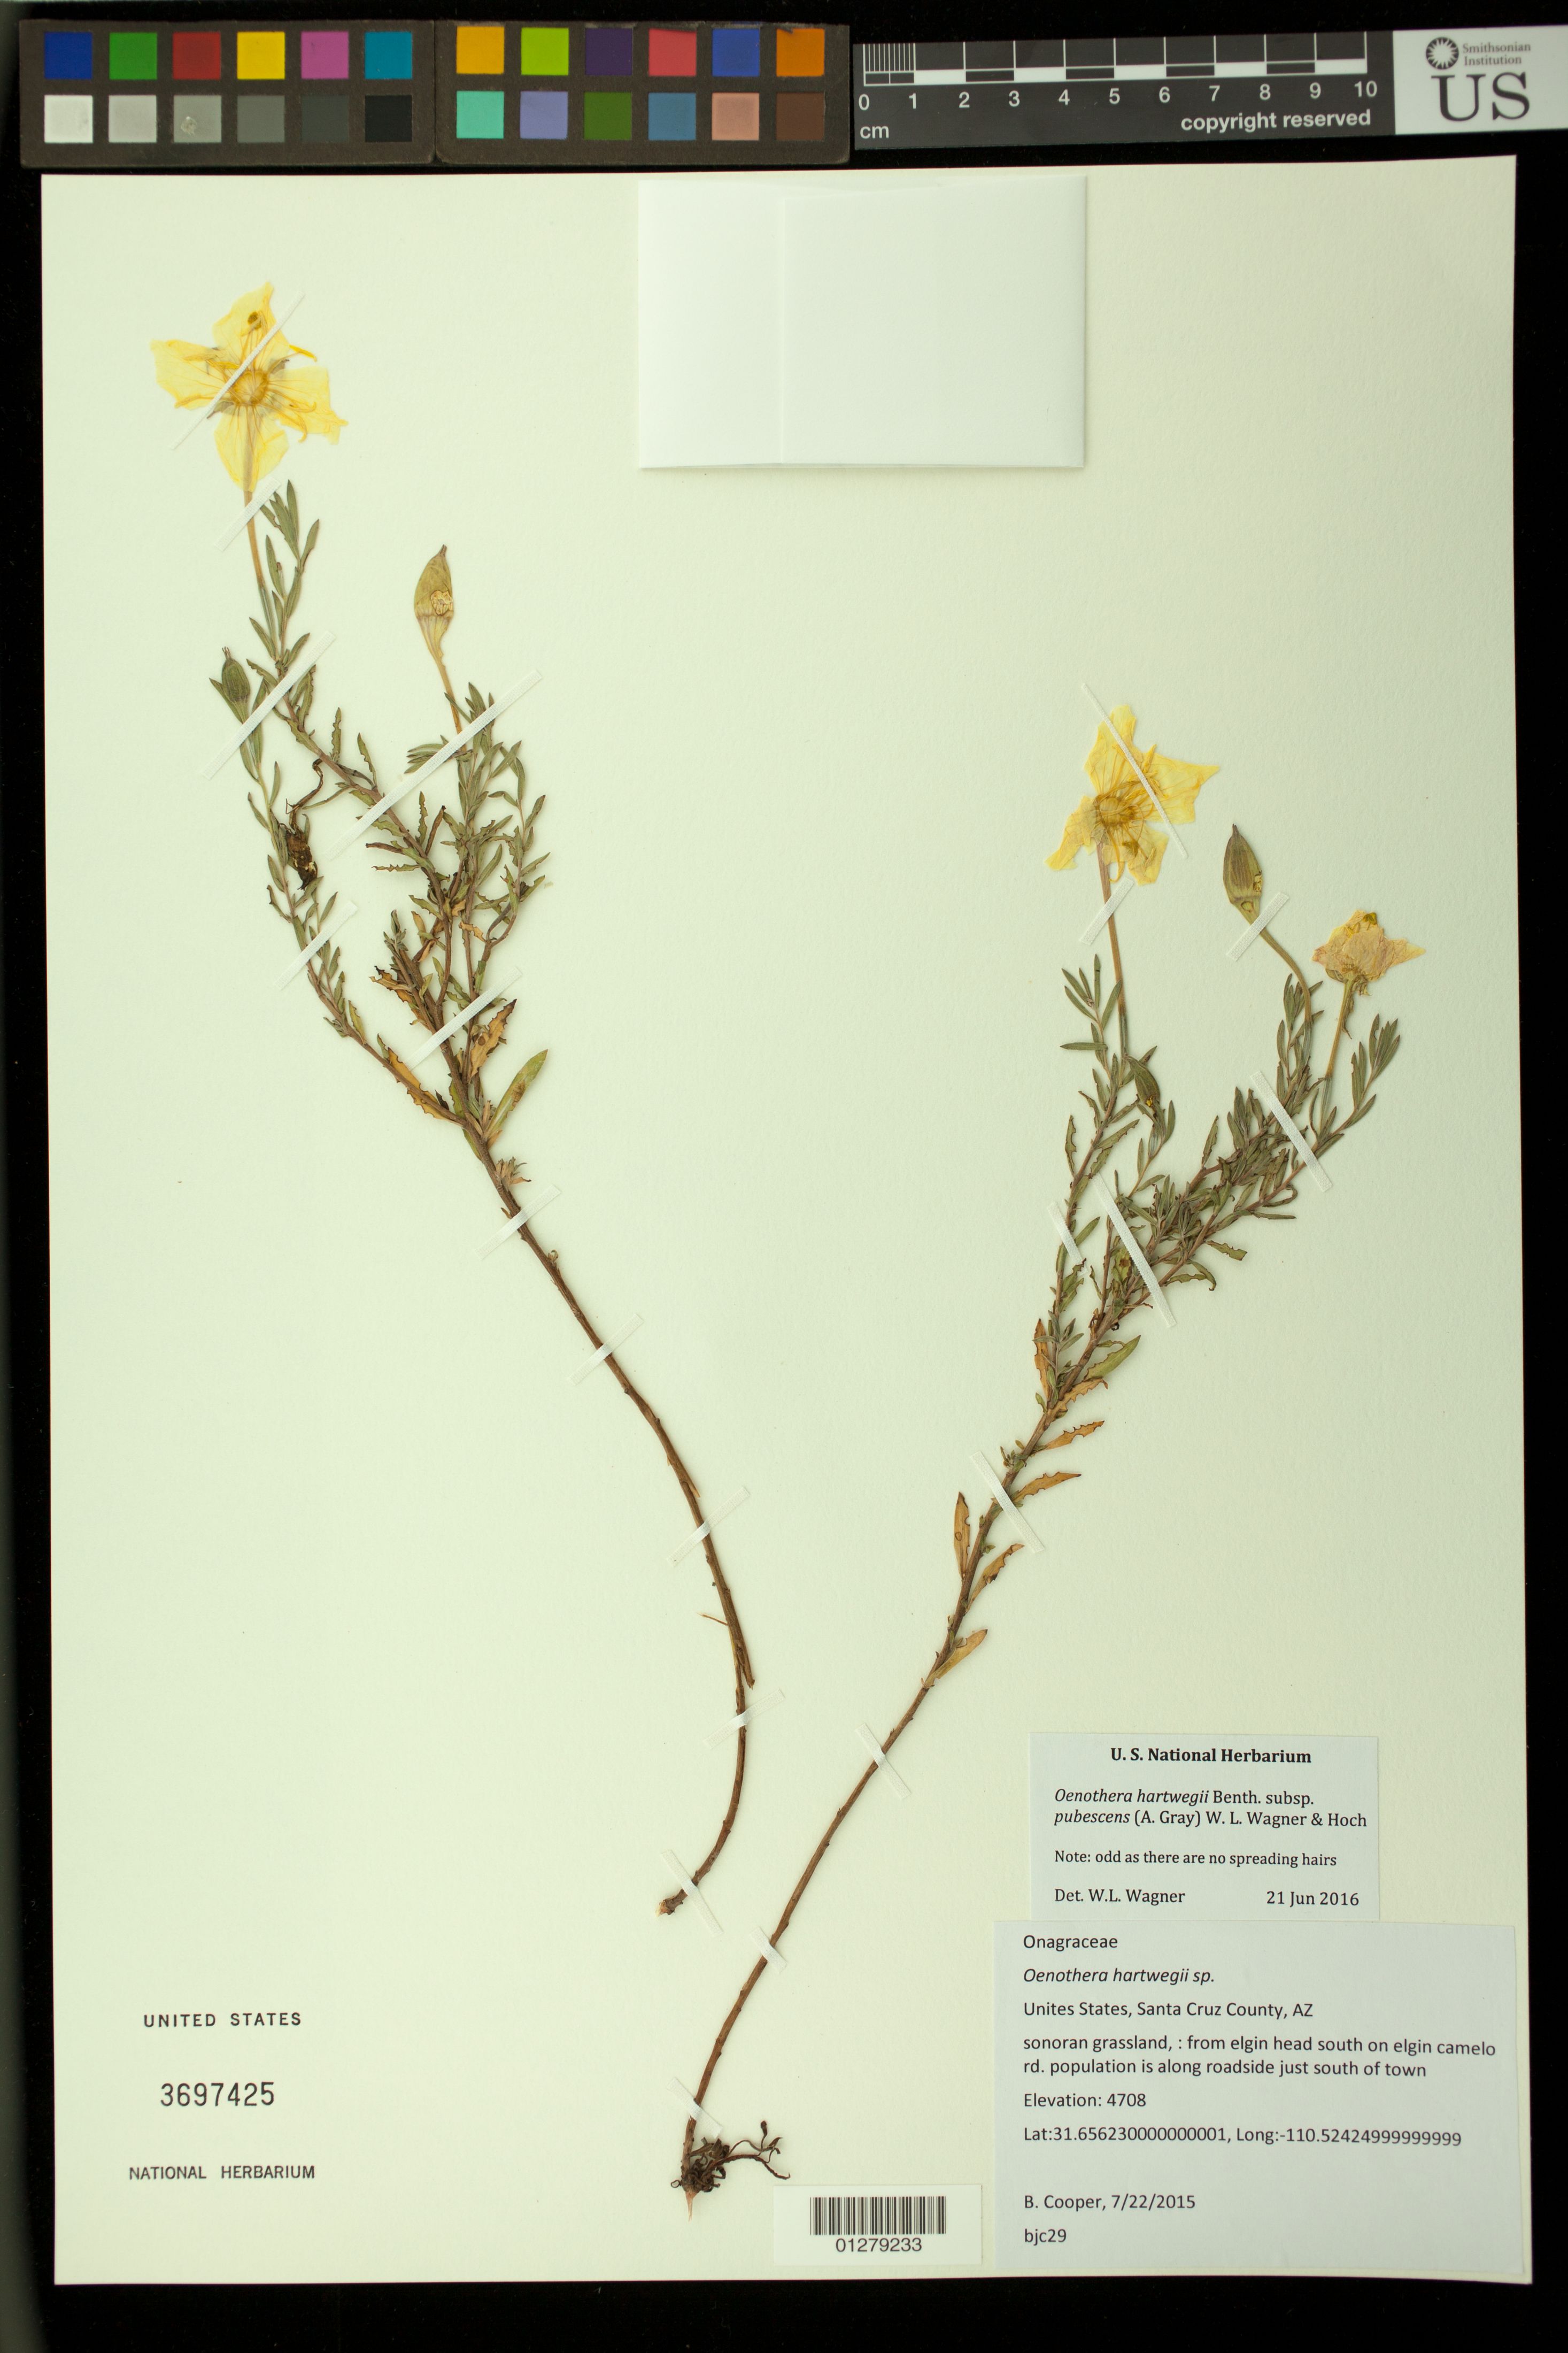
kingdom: Plantae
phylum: Tracheophyta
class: Magnoliopsida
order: Myrtales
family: Onagraceae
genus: Oenothera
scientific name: Oenothera hartwegii subsp. hartwegii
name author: Benth.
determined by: Cooper, B. J.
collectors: B. J. Cooper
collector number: BJC 29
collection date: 2015-07-22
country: United States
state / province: Arizona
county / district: Santa Cruz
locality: Along roadside just south of Elgin Camelo Rd.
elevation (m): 4708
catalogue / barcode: US 3697425